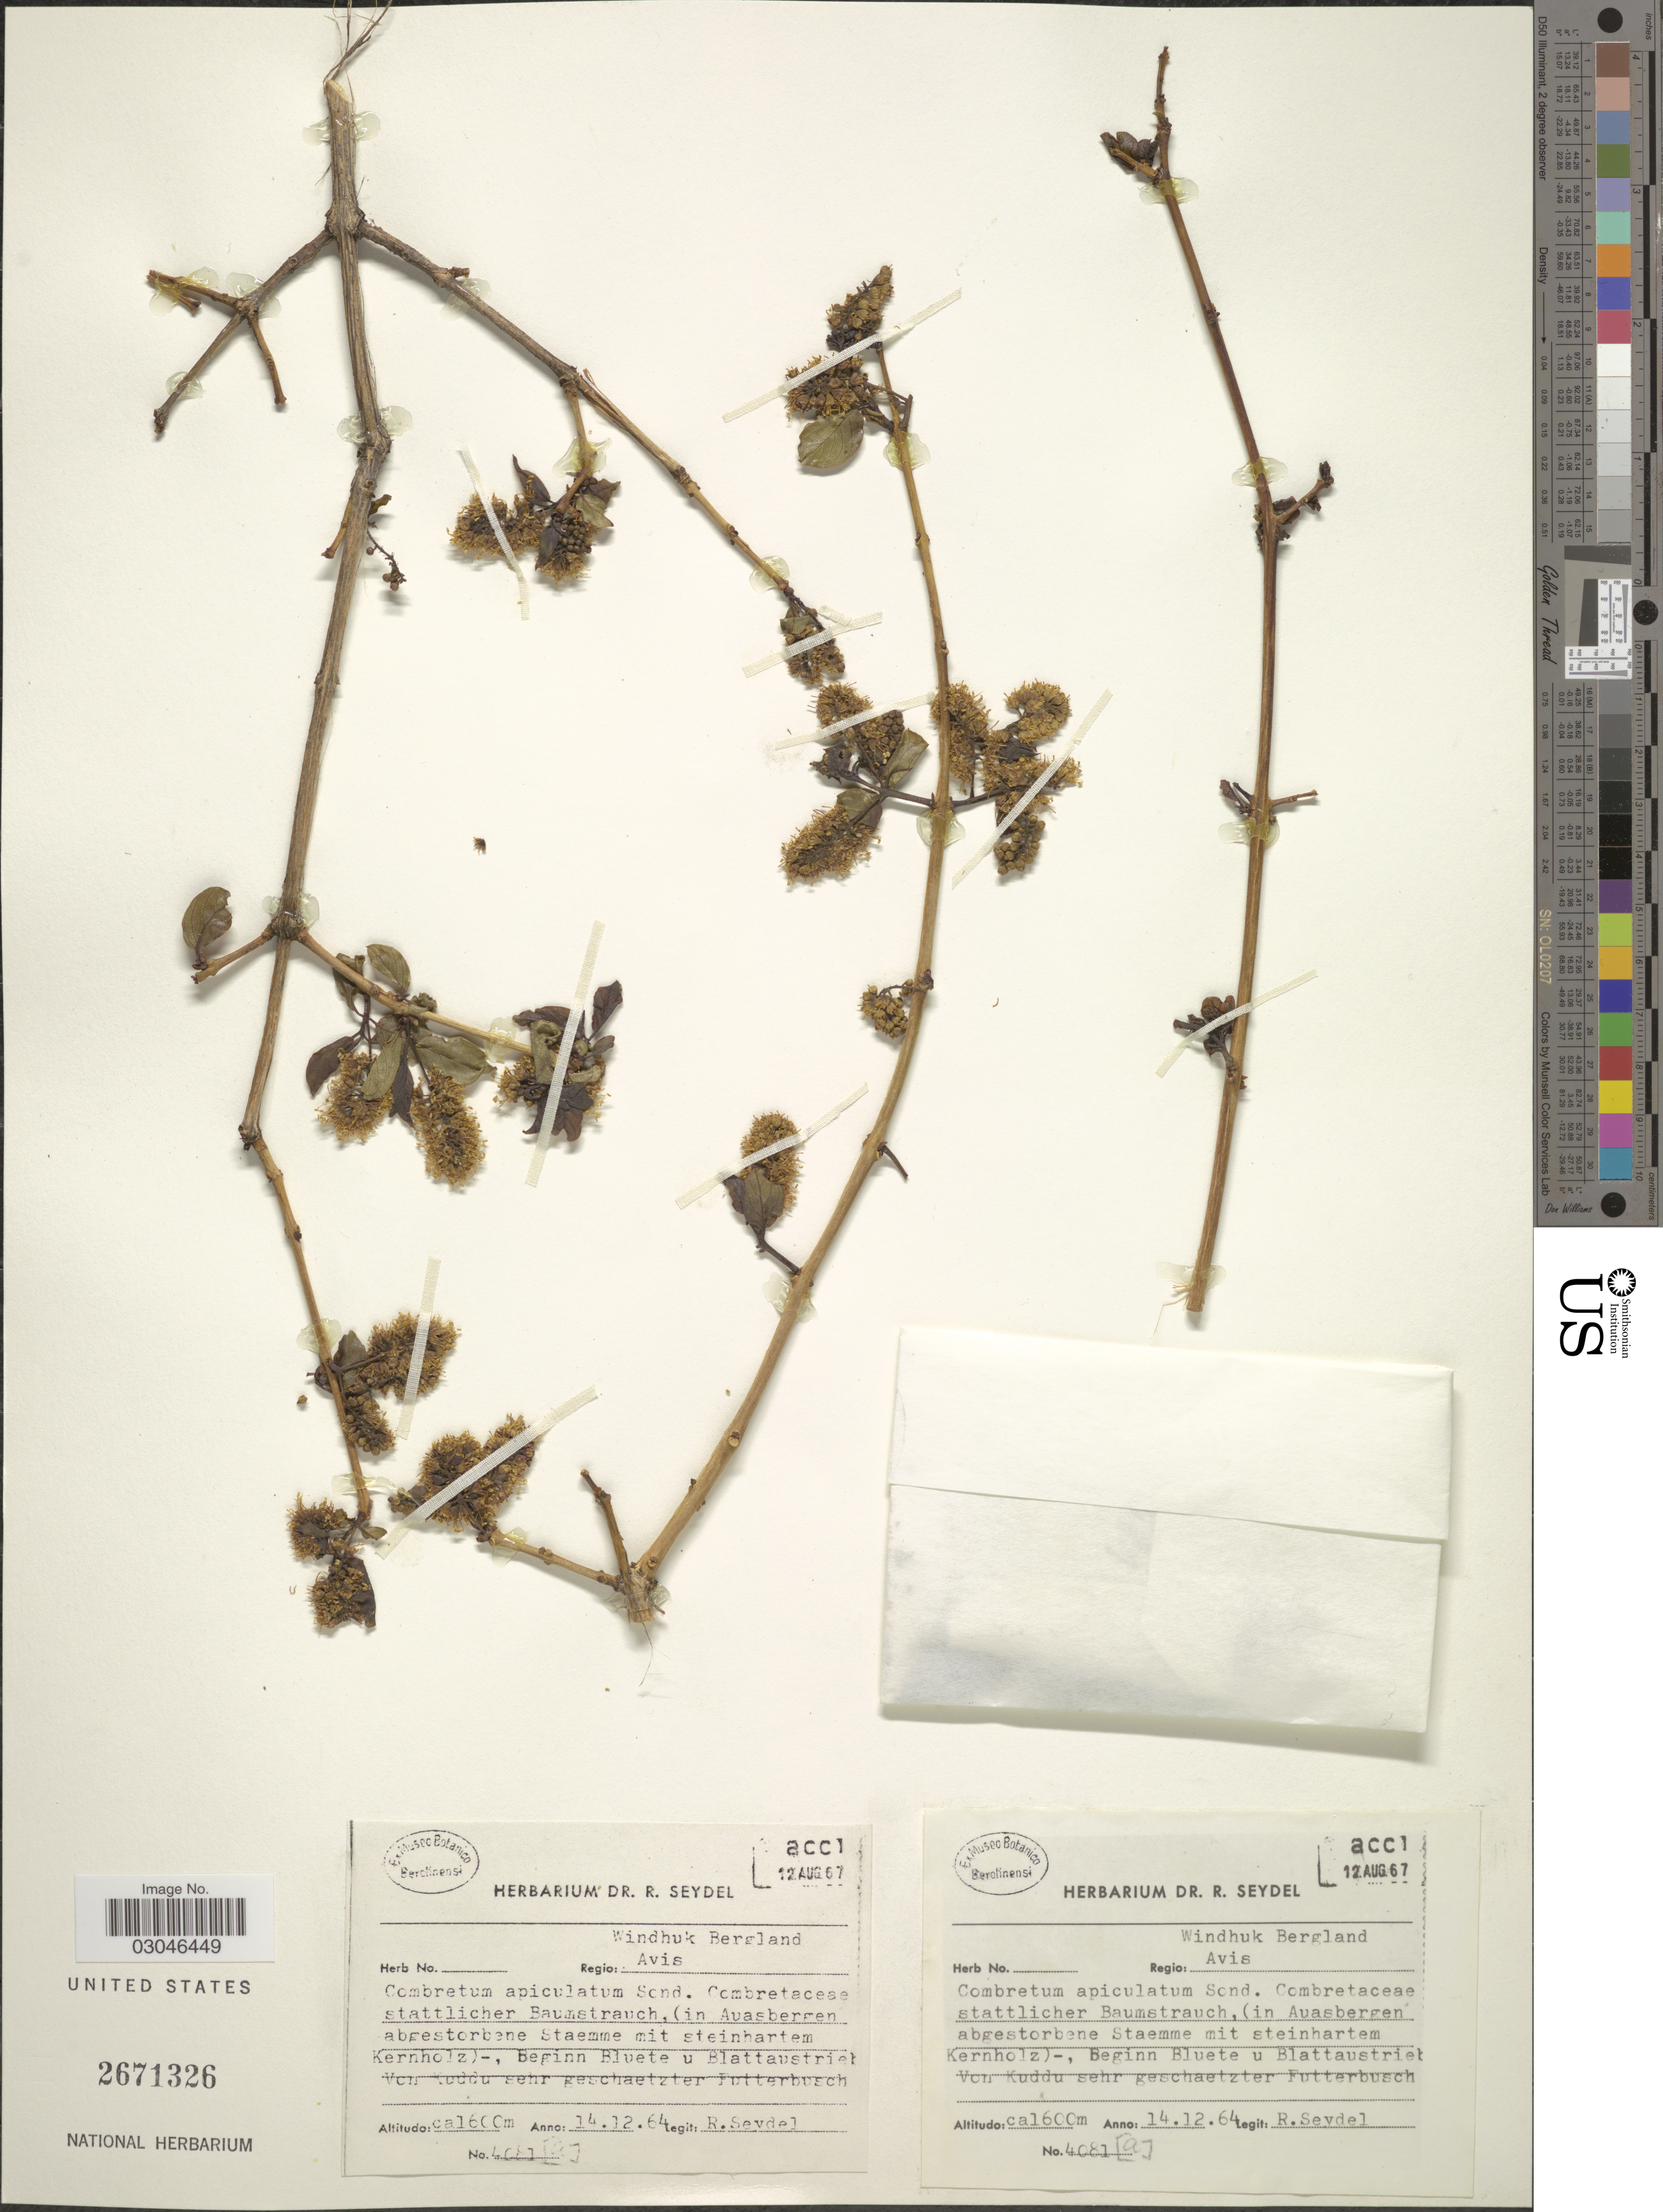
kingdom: Plantae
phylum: Tracheophyta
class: Magnoliopsida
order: Myrtales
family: Combretaceae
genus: Combretum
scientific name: Combretum apiculatum subsp. apiculatum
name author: Sond.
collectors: R. Seydel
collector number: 4081[a]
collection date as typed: Transcribed d/m/y: 14/12/64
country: Namibia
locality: Windhuk Bergland. Regio: Avis.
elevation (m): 1600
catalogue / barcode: US 2671326